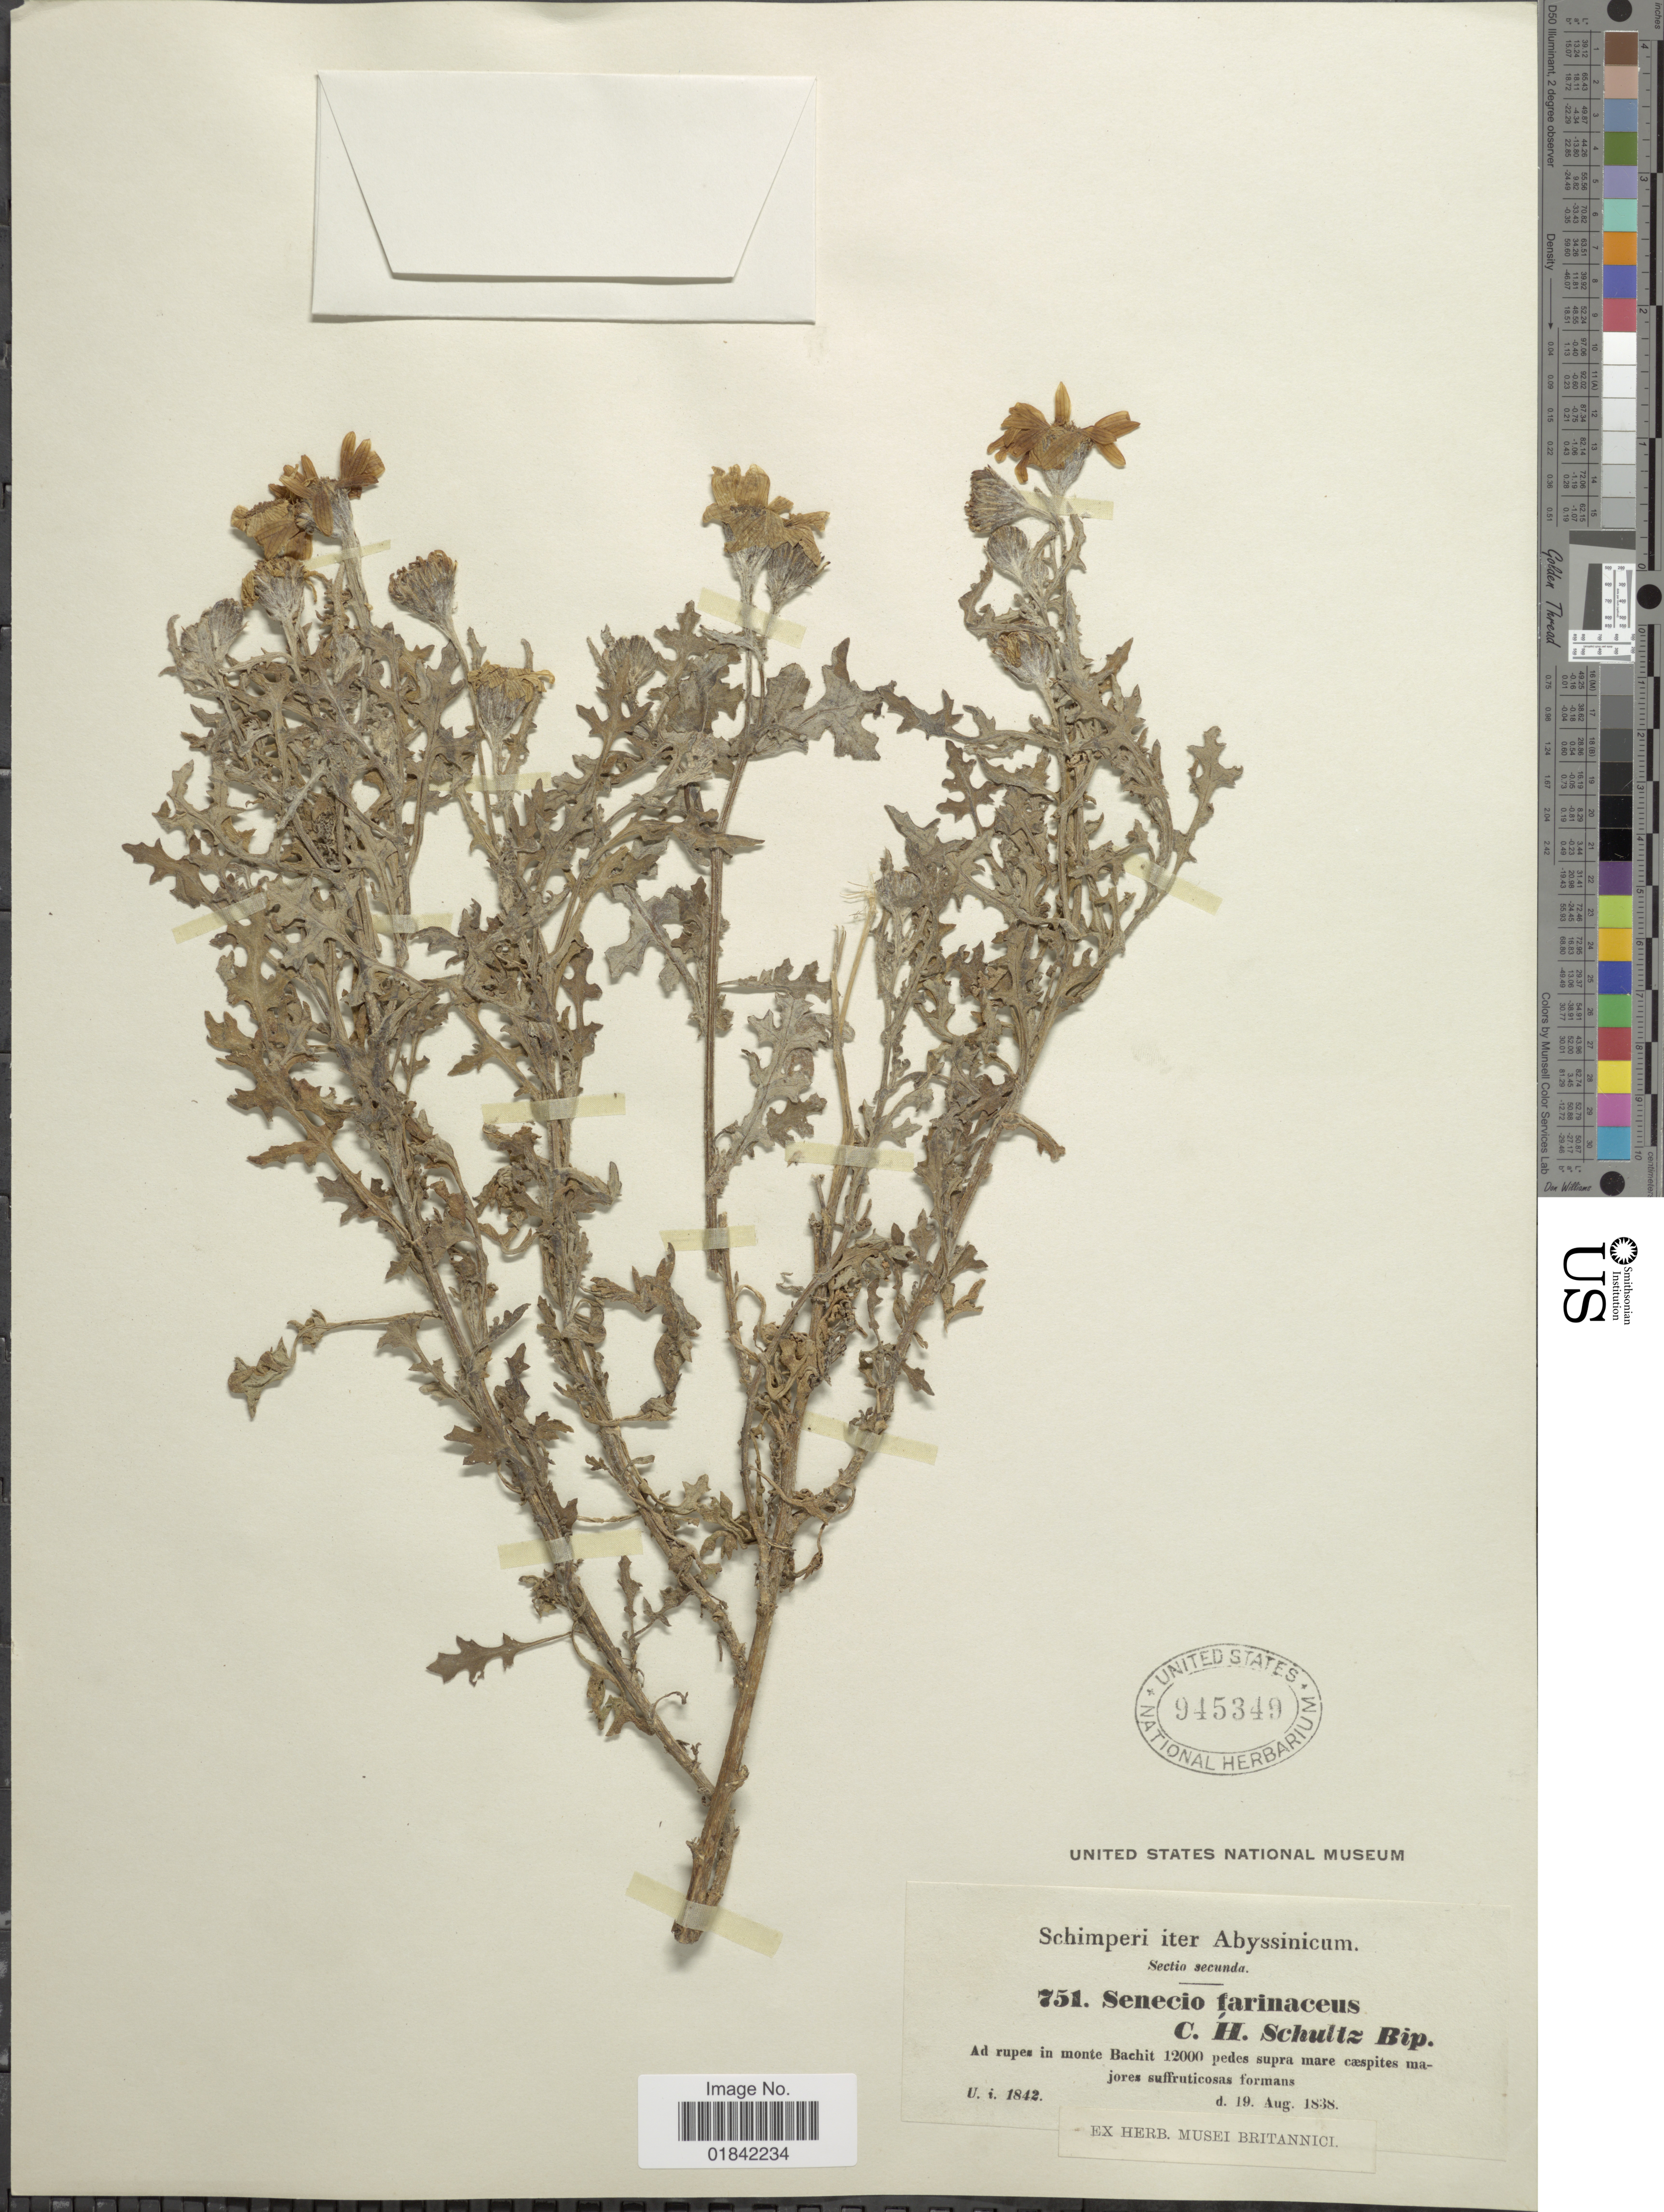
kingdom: Plantae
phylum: Tracheophyta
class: Magnoliopsida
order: Asterales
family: Asteraceae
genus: Senecio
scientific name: Senecio farinaceus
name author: Sch. Bip.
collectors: C. H. Schultz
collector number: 751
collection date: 1838-08-19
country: Eritrea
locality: Abyssinicum, ad rupes in monte Bachit 12000 pedes supra mare caespites majores suffruticosas formans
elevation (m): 3658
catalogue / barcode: US 945349